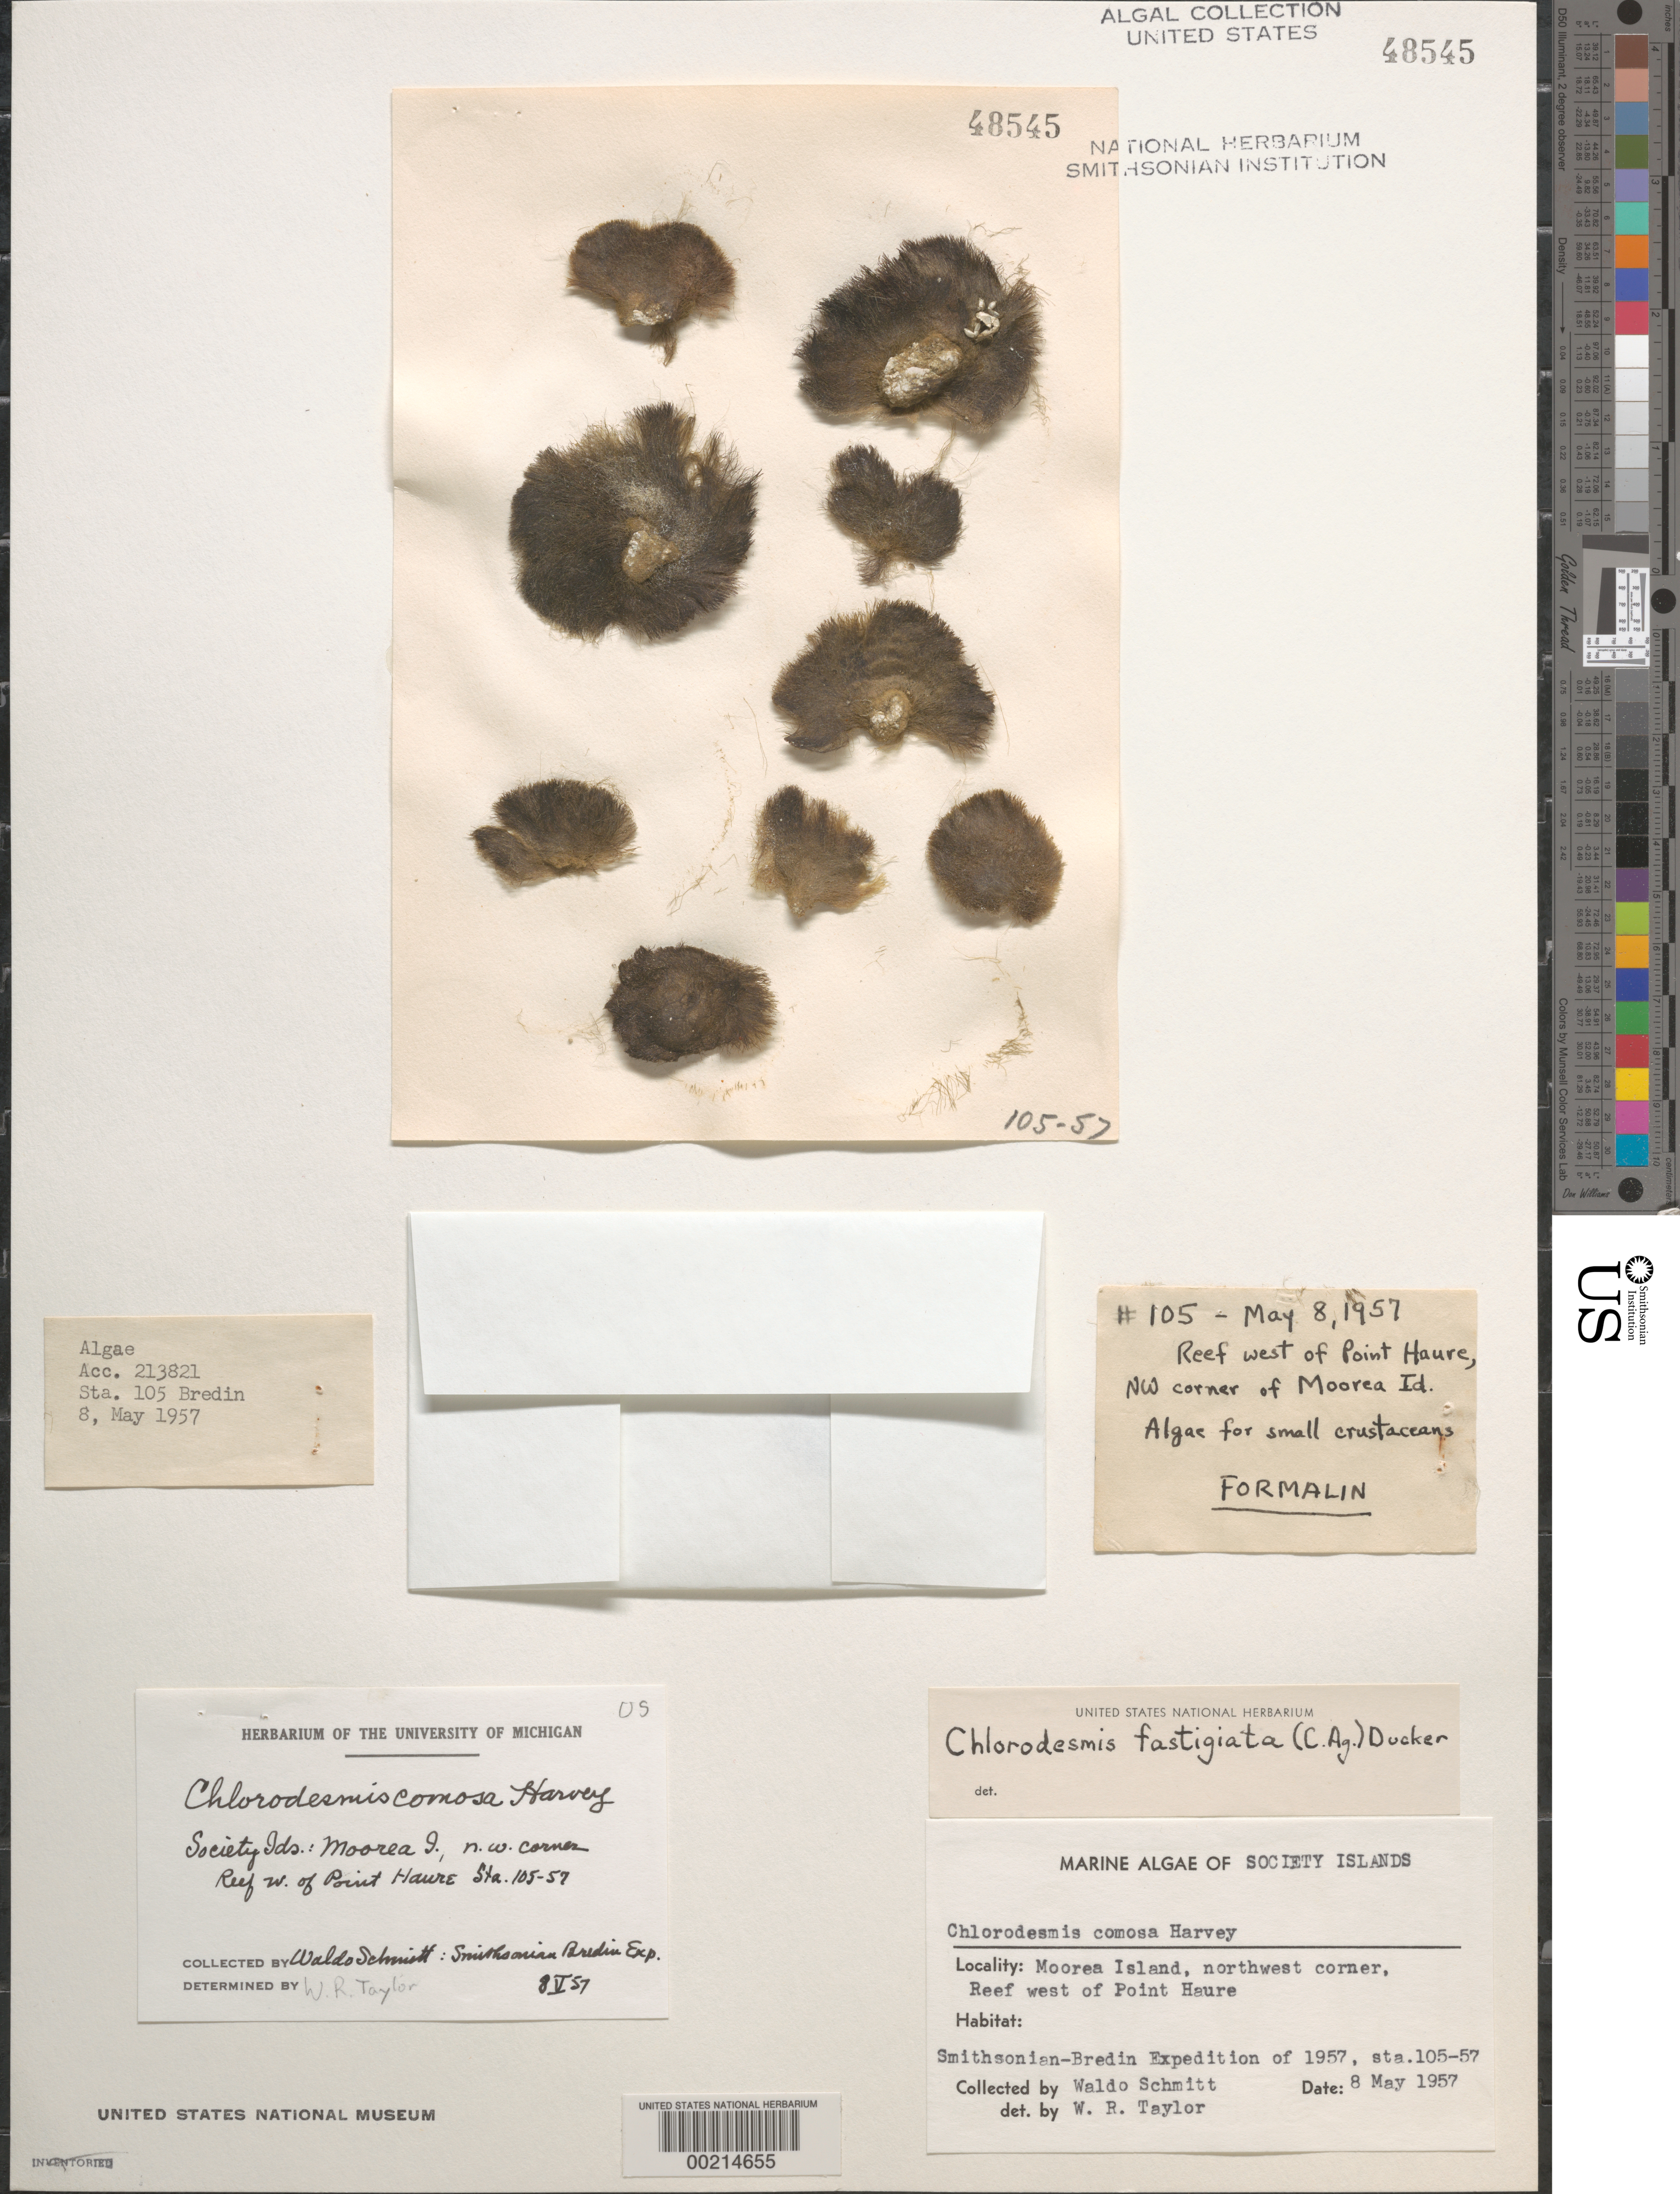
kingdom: Plantae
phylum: Chlorophyta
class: Ulvophyceae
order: Bryopsidales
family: Udoteaceae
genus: Chlorodesmis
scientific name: Chlorodesmis fastigiata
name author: (C. Agardh) S.C. Ducker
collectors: W. L. Schmitt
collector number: Station 105-57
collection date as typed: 08 May 1957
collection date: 1957-05-08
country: French Polynesia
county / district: Moorea-Maiao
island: Moorea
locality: Reef west of Point Haure [near Tahiti]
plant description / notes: Smithsonian-Bredin Expedition, 1957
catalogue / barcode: US 48545